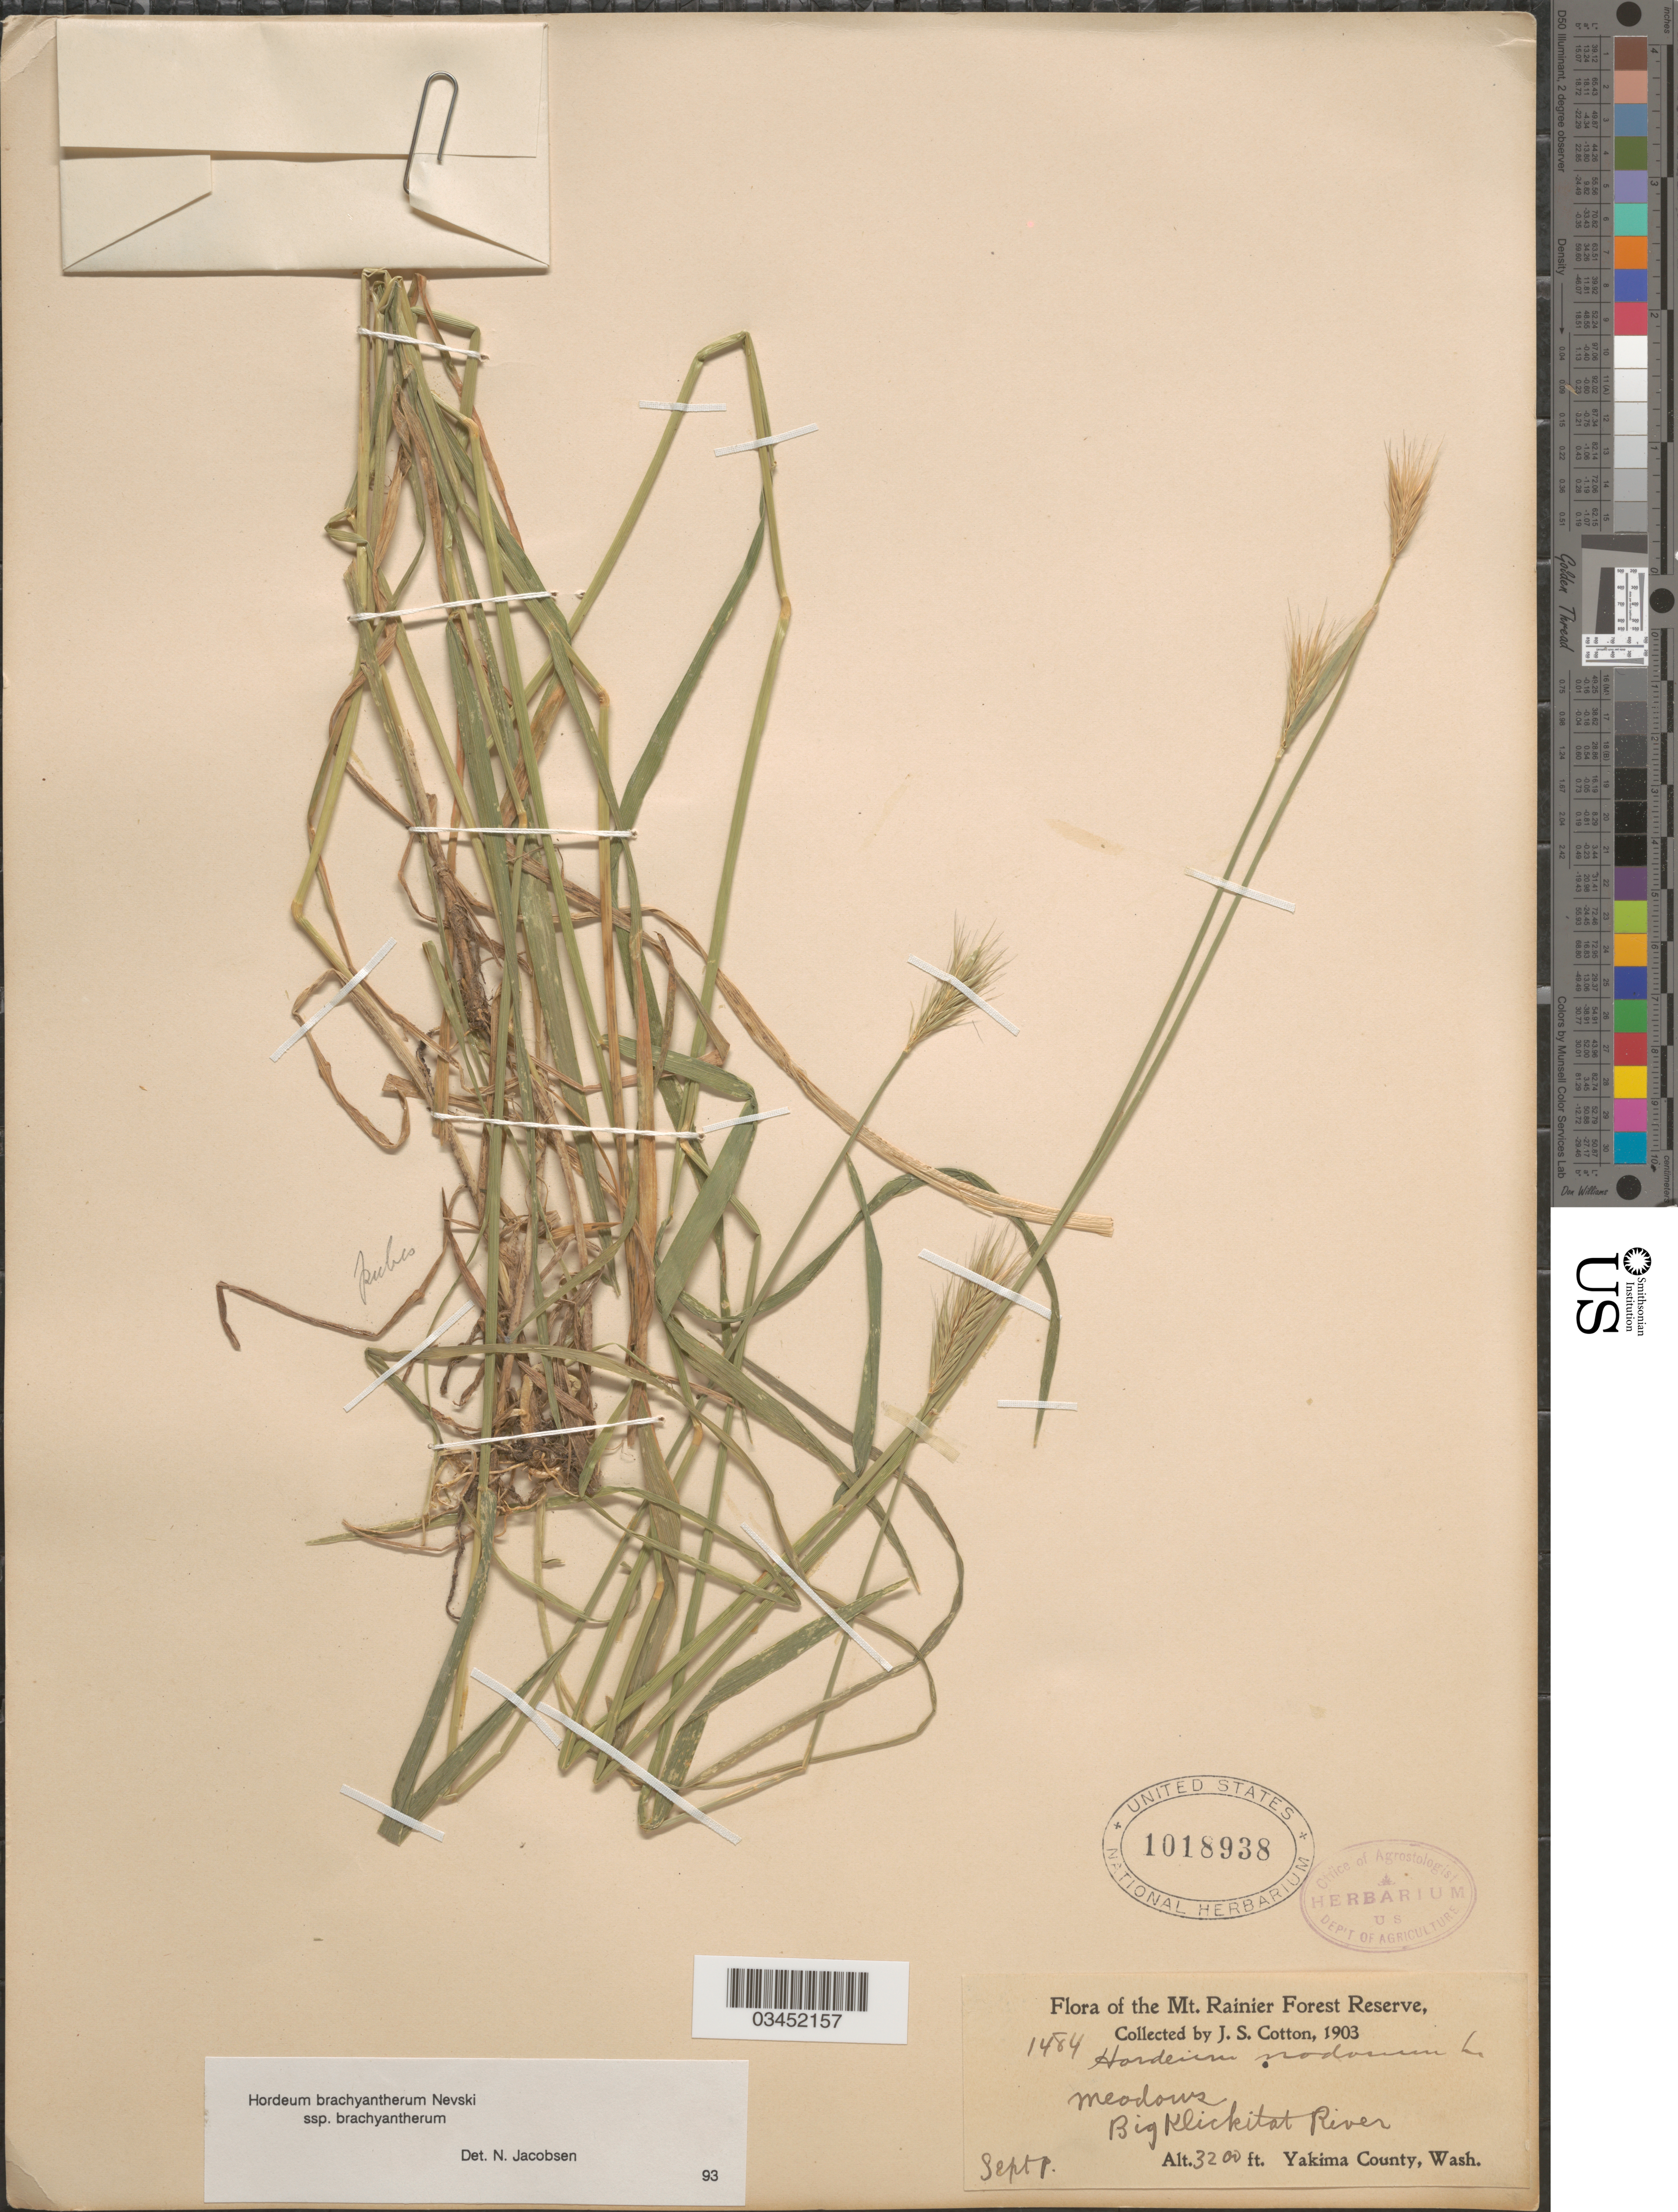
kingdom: Plantae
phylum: Tracheophyta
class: Liliopsida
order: Poales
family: Poaceae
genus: Hordeum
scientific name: Hordeum brachyantherum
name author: Nevski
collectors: J. S. Cotton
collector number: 1484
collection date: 1903-09-01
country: United States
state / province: Washington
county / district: Yakima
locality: The Mt. Rainier Forest Reserve. Big Klickitat River. Yakima County.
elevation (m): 975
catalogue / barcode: US 1018938